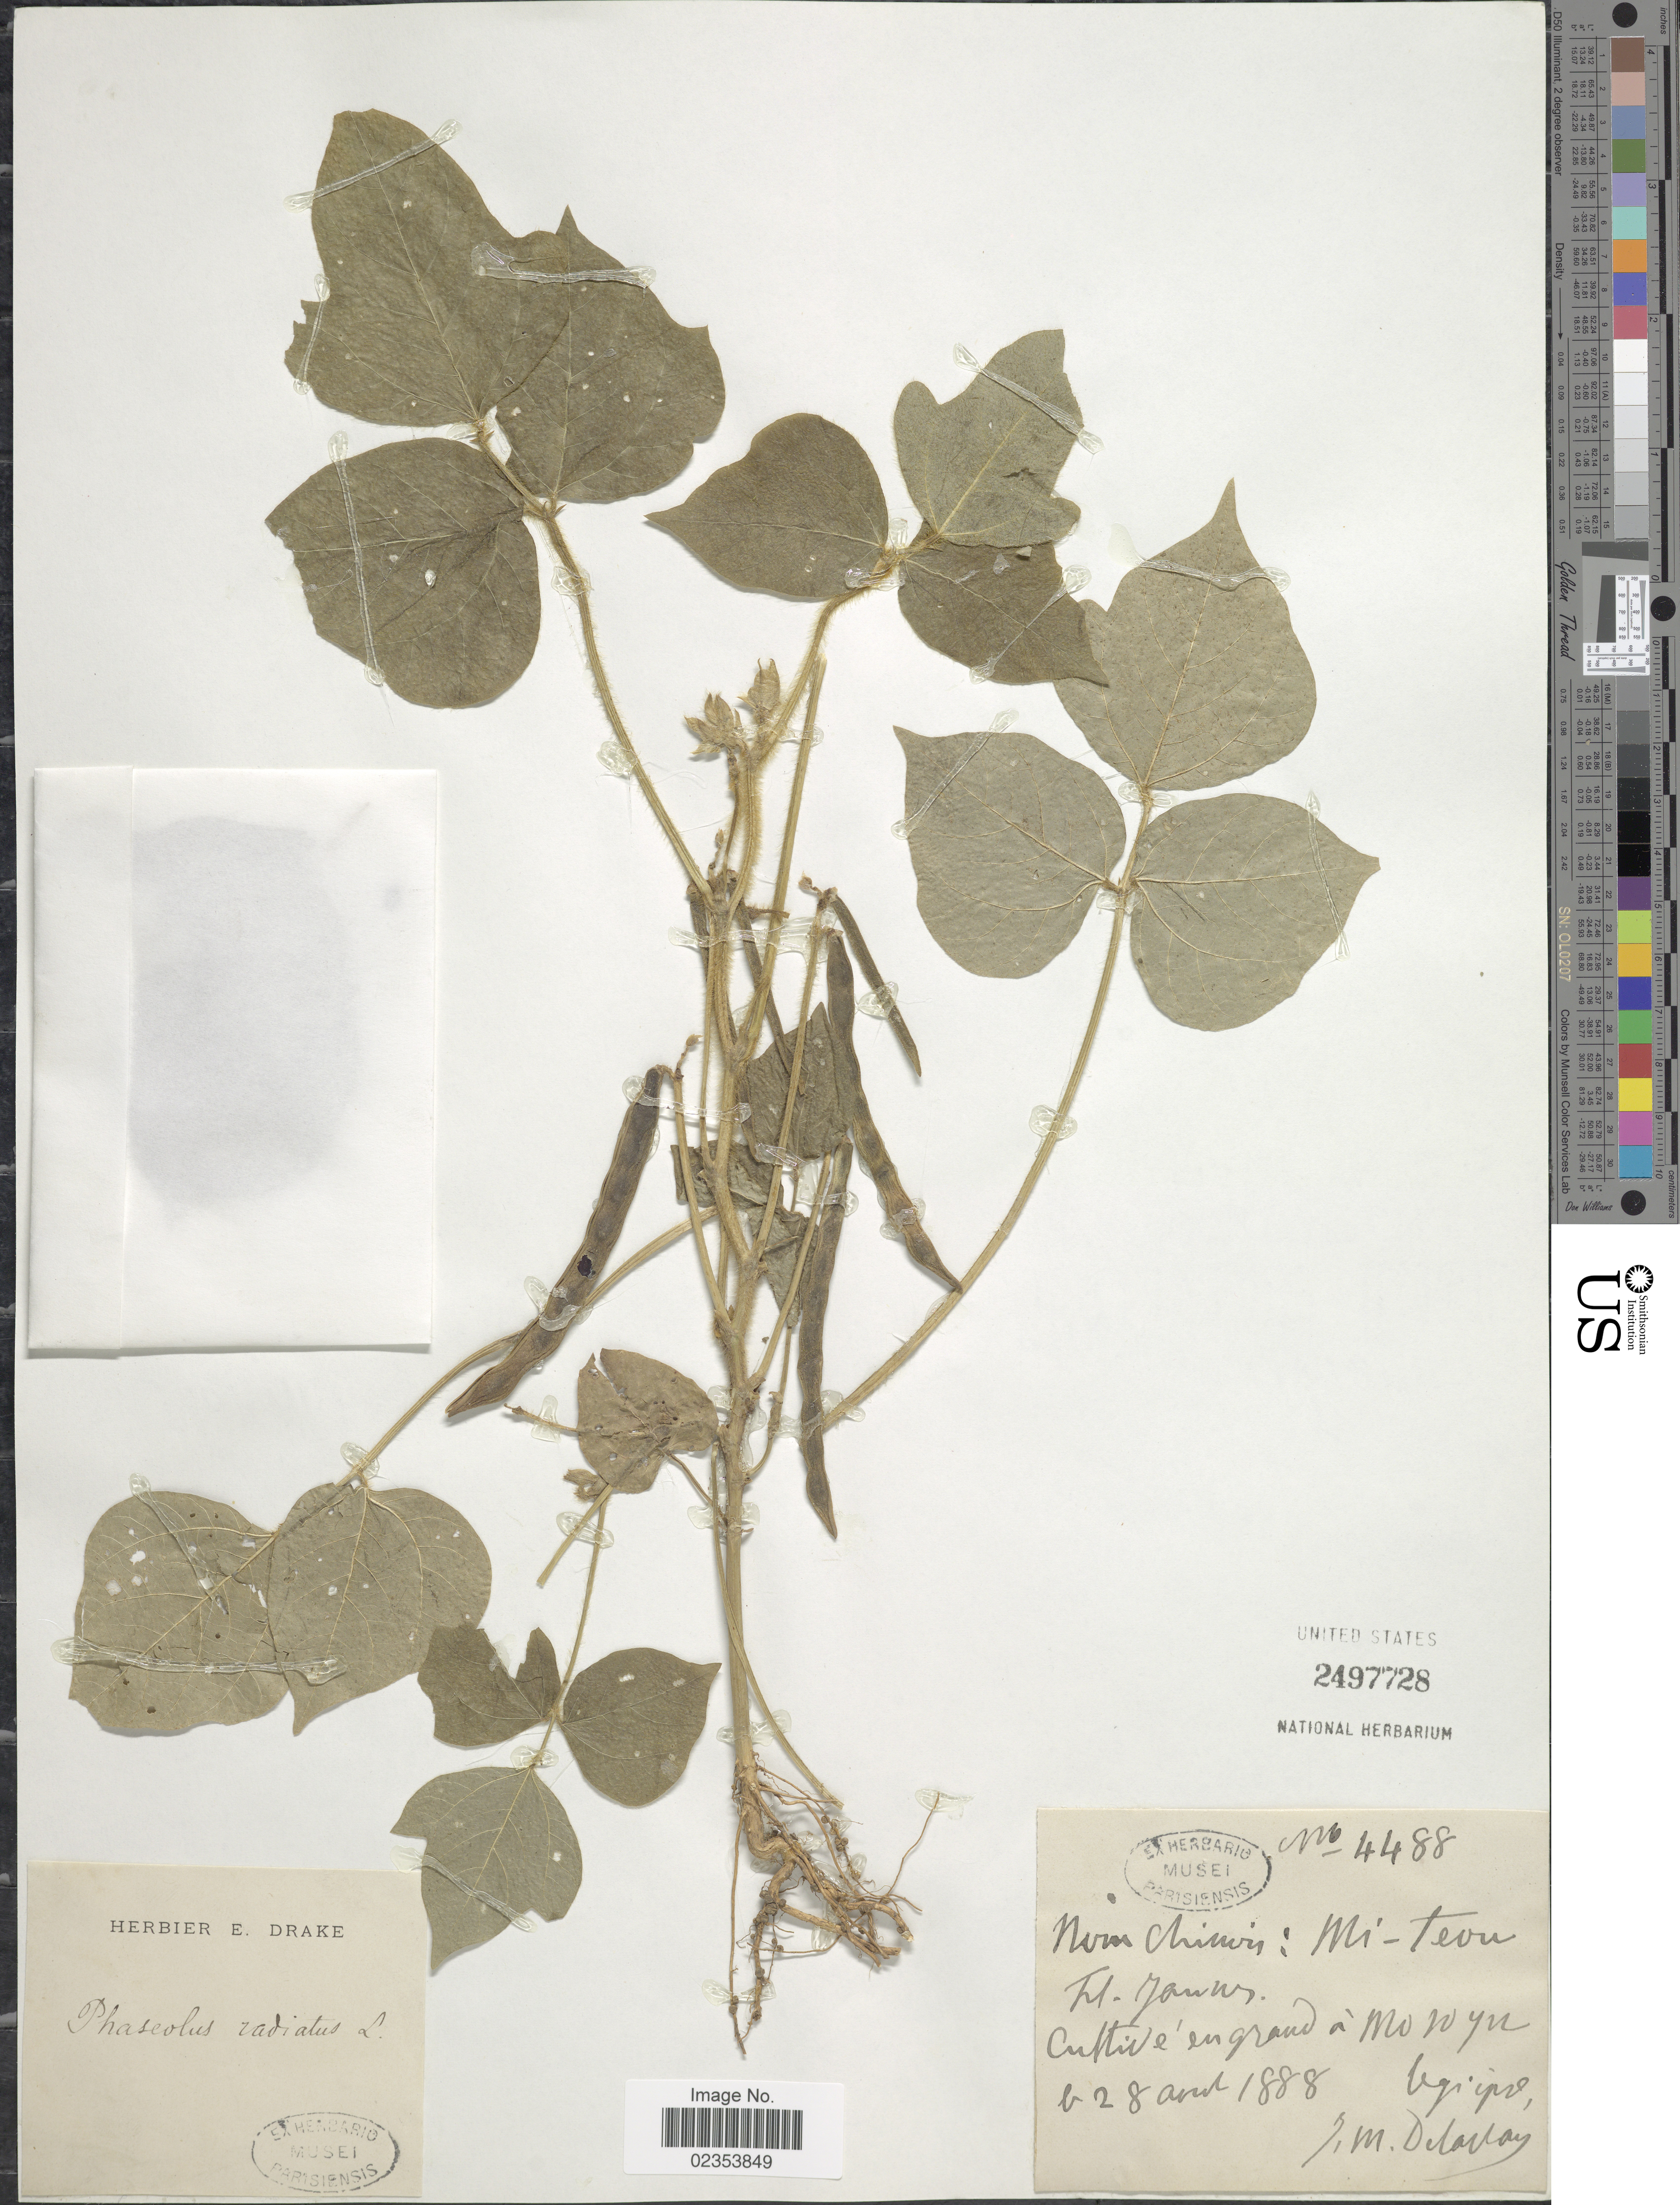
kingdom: Plantae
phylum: Tracheophyta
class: Magnoliopsida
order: Fabales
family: Fabaceae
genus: Vigna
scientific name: Vigna radiata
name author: (L.) R. Wilczek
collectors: J. Delavay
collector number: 4488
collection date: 1888-08-28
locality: Nom Chimin: Mi-teou. Cultive en grand a Mo Zo Yu [interpreted]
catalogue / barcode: US 2497728